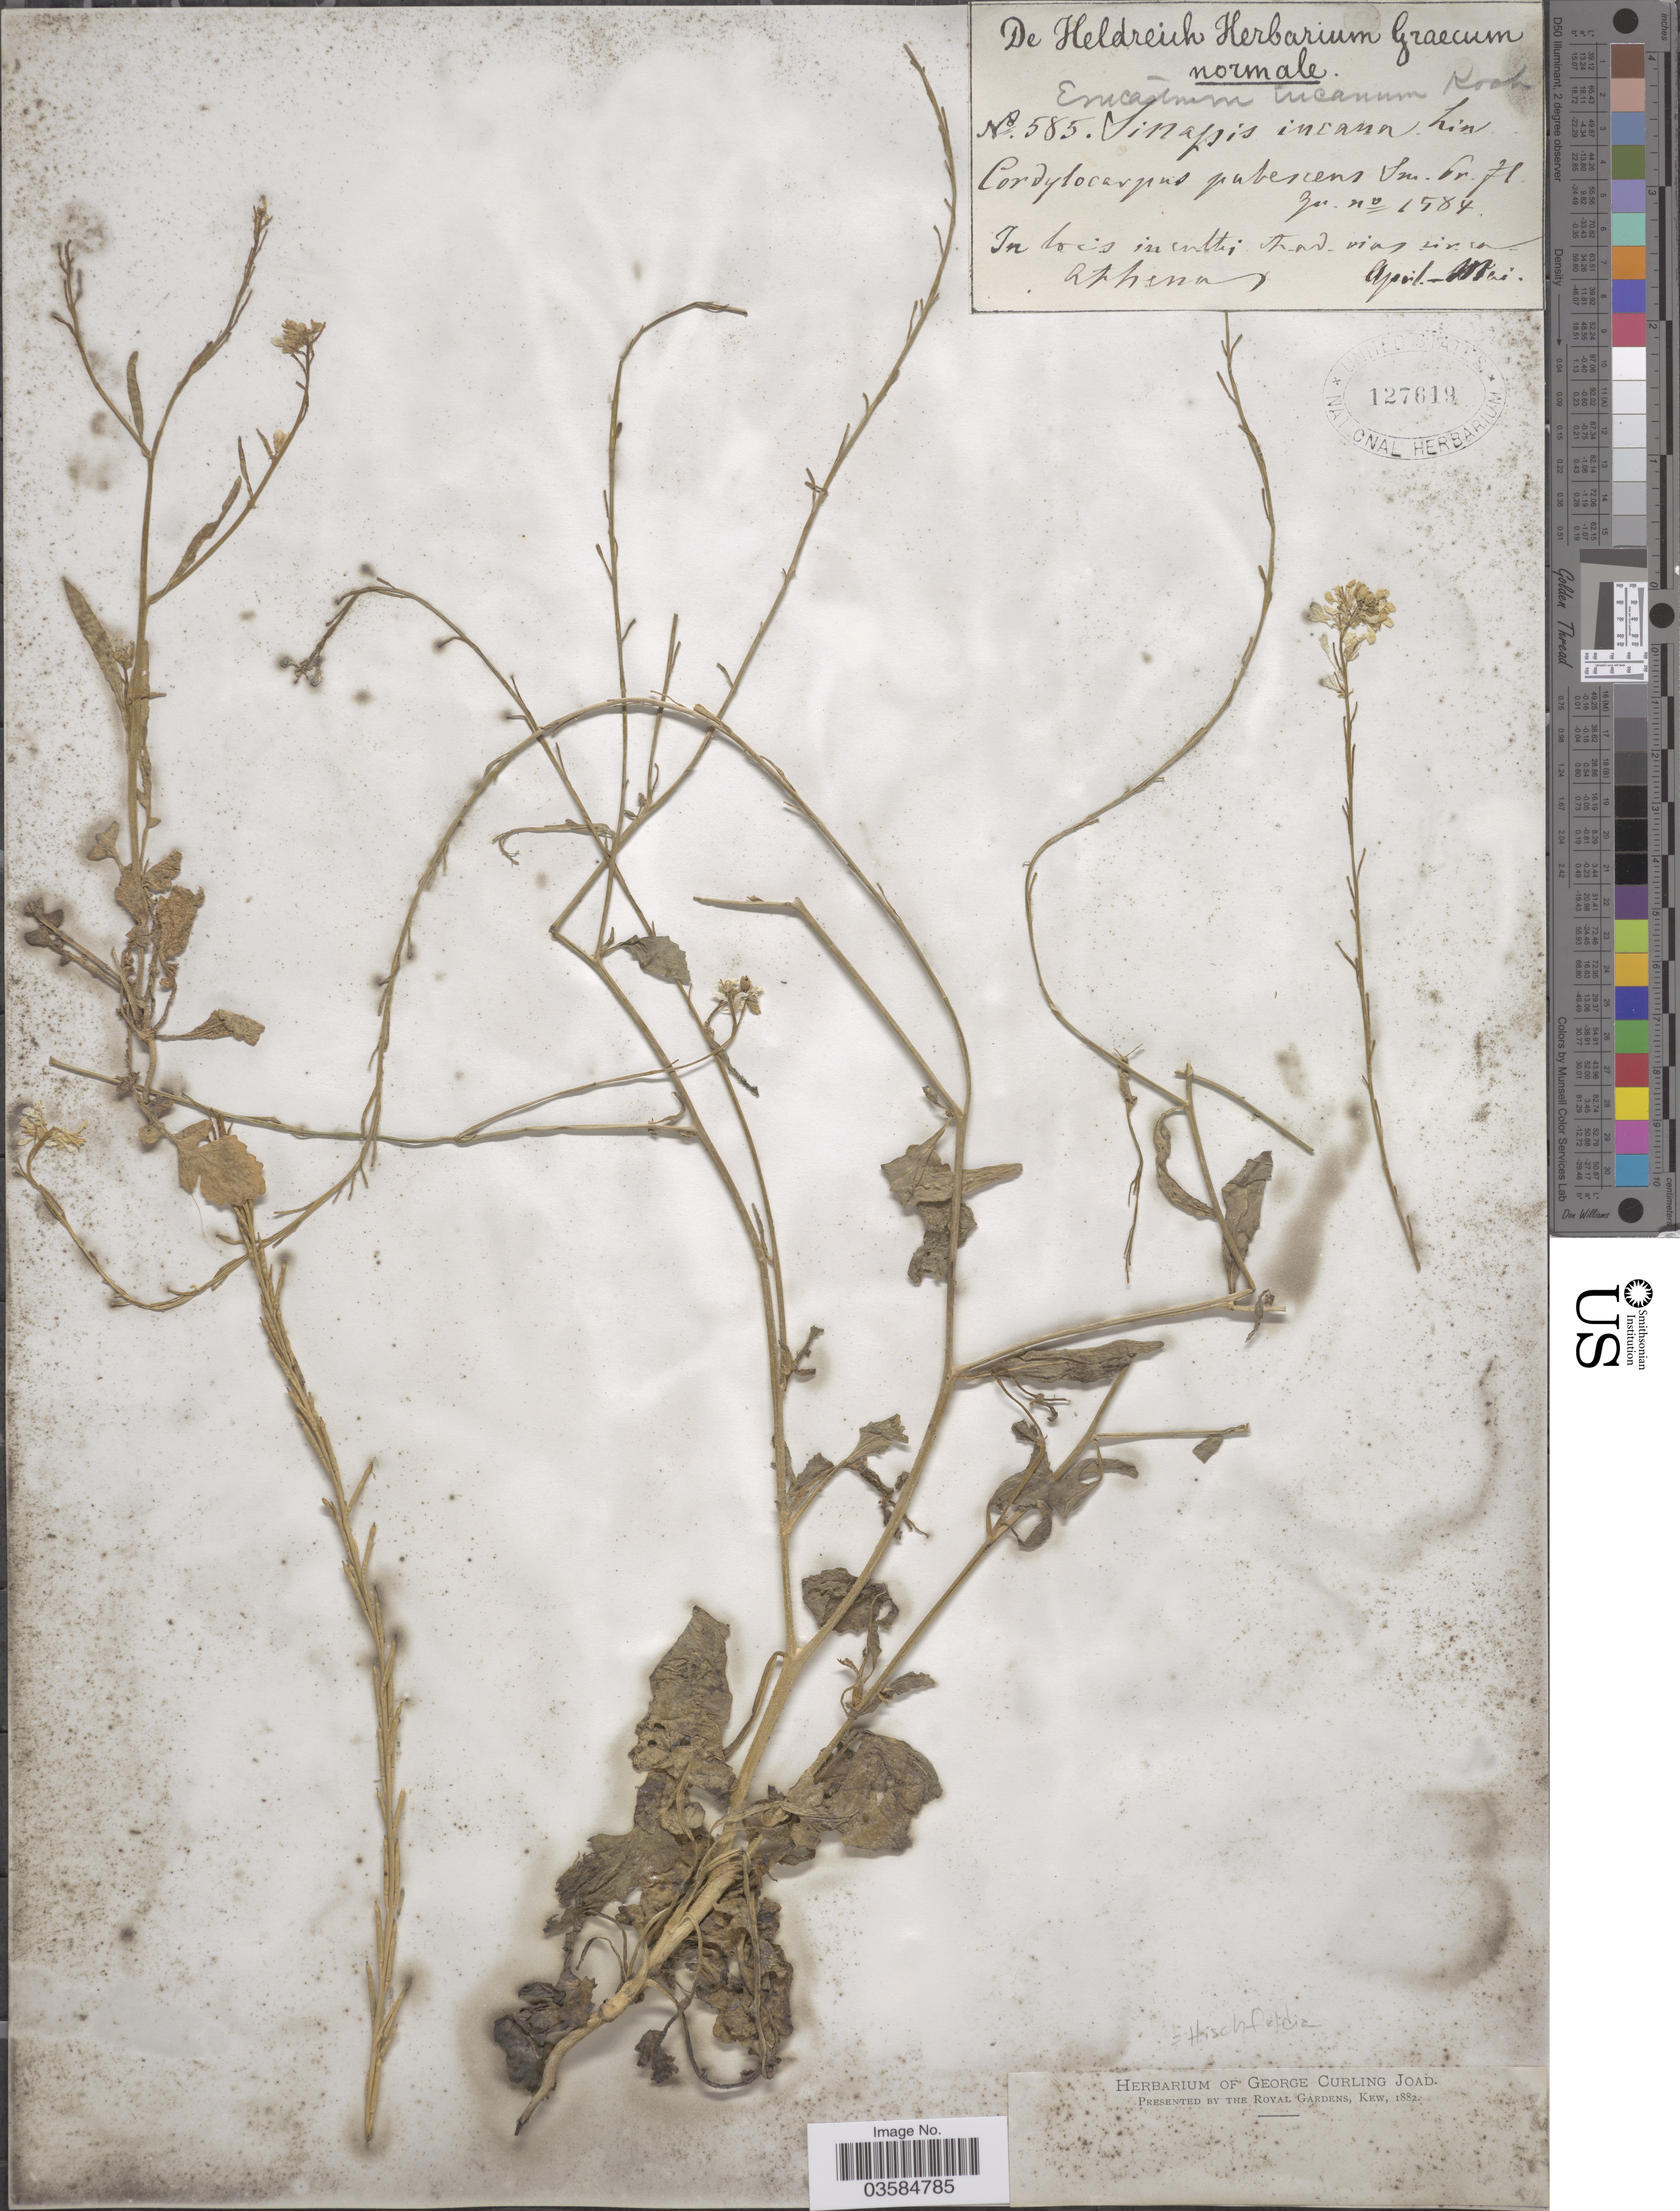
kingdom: Plantae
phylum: Tracheophyta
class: Magnoliopsida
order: Brassicales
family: Brassicaceae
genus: Hirschfeldia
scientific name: Hirschfeldia incana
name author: (L.) Lagr.-Foss.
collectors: -. De Heldreich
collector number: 585/1584?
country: Greece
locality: In locis in culti thad vias circa Arthenas.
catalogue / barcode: US 127619